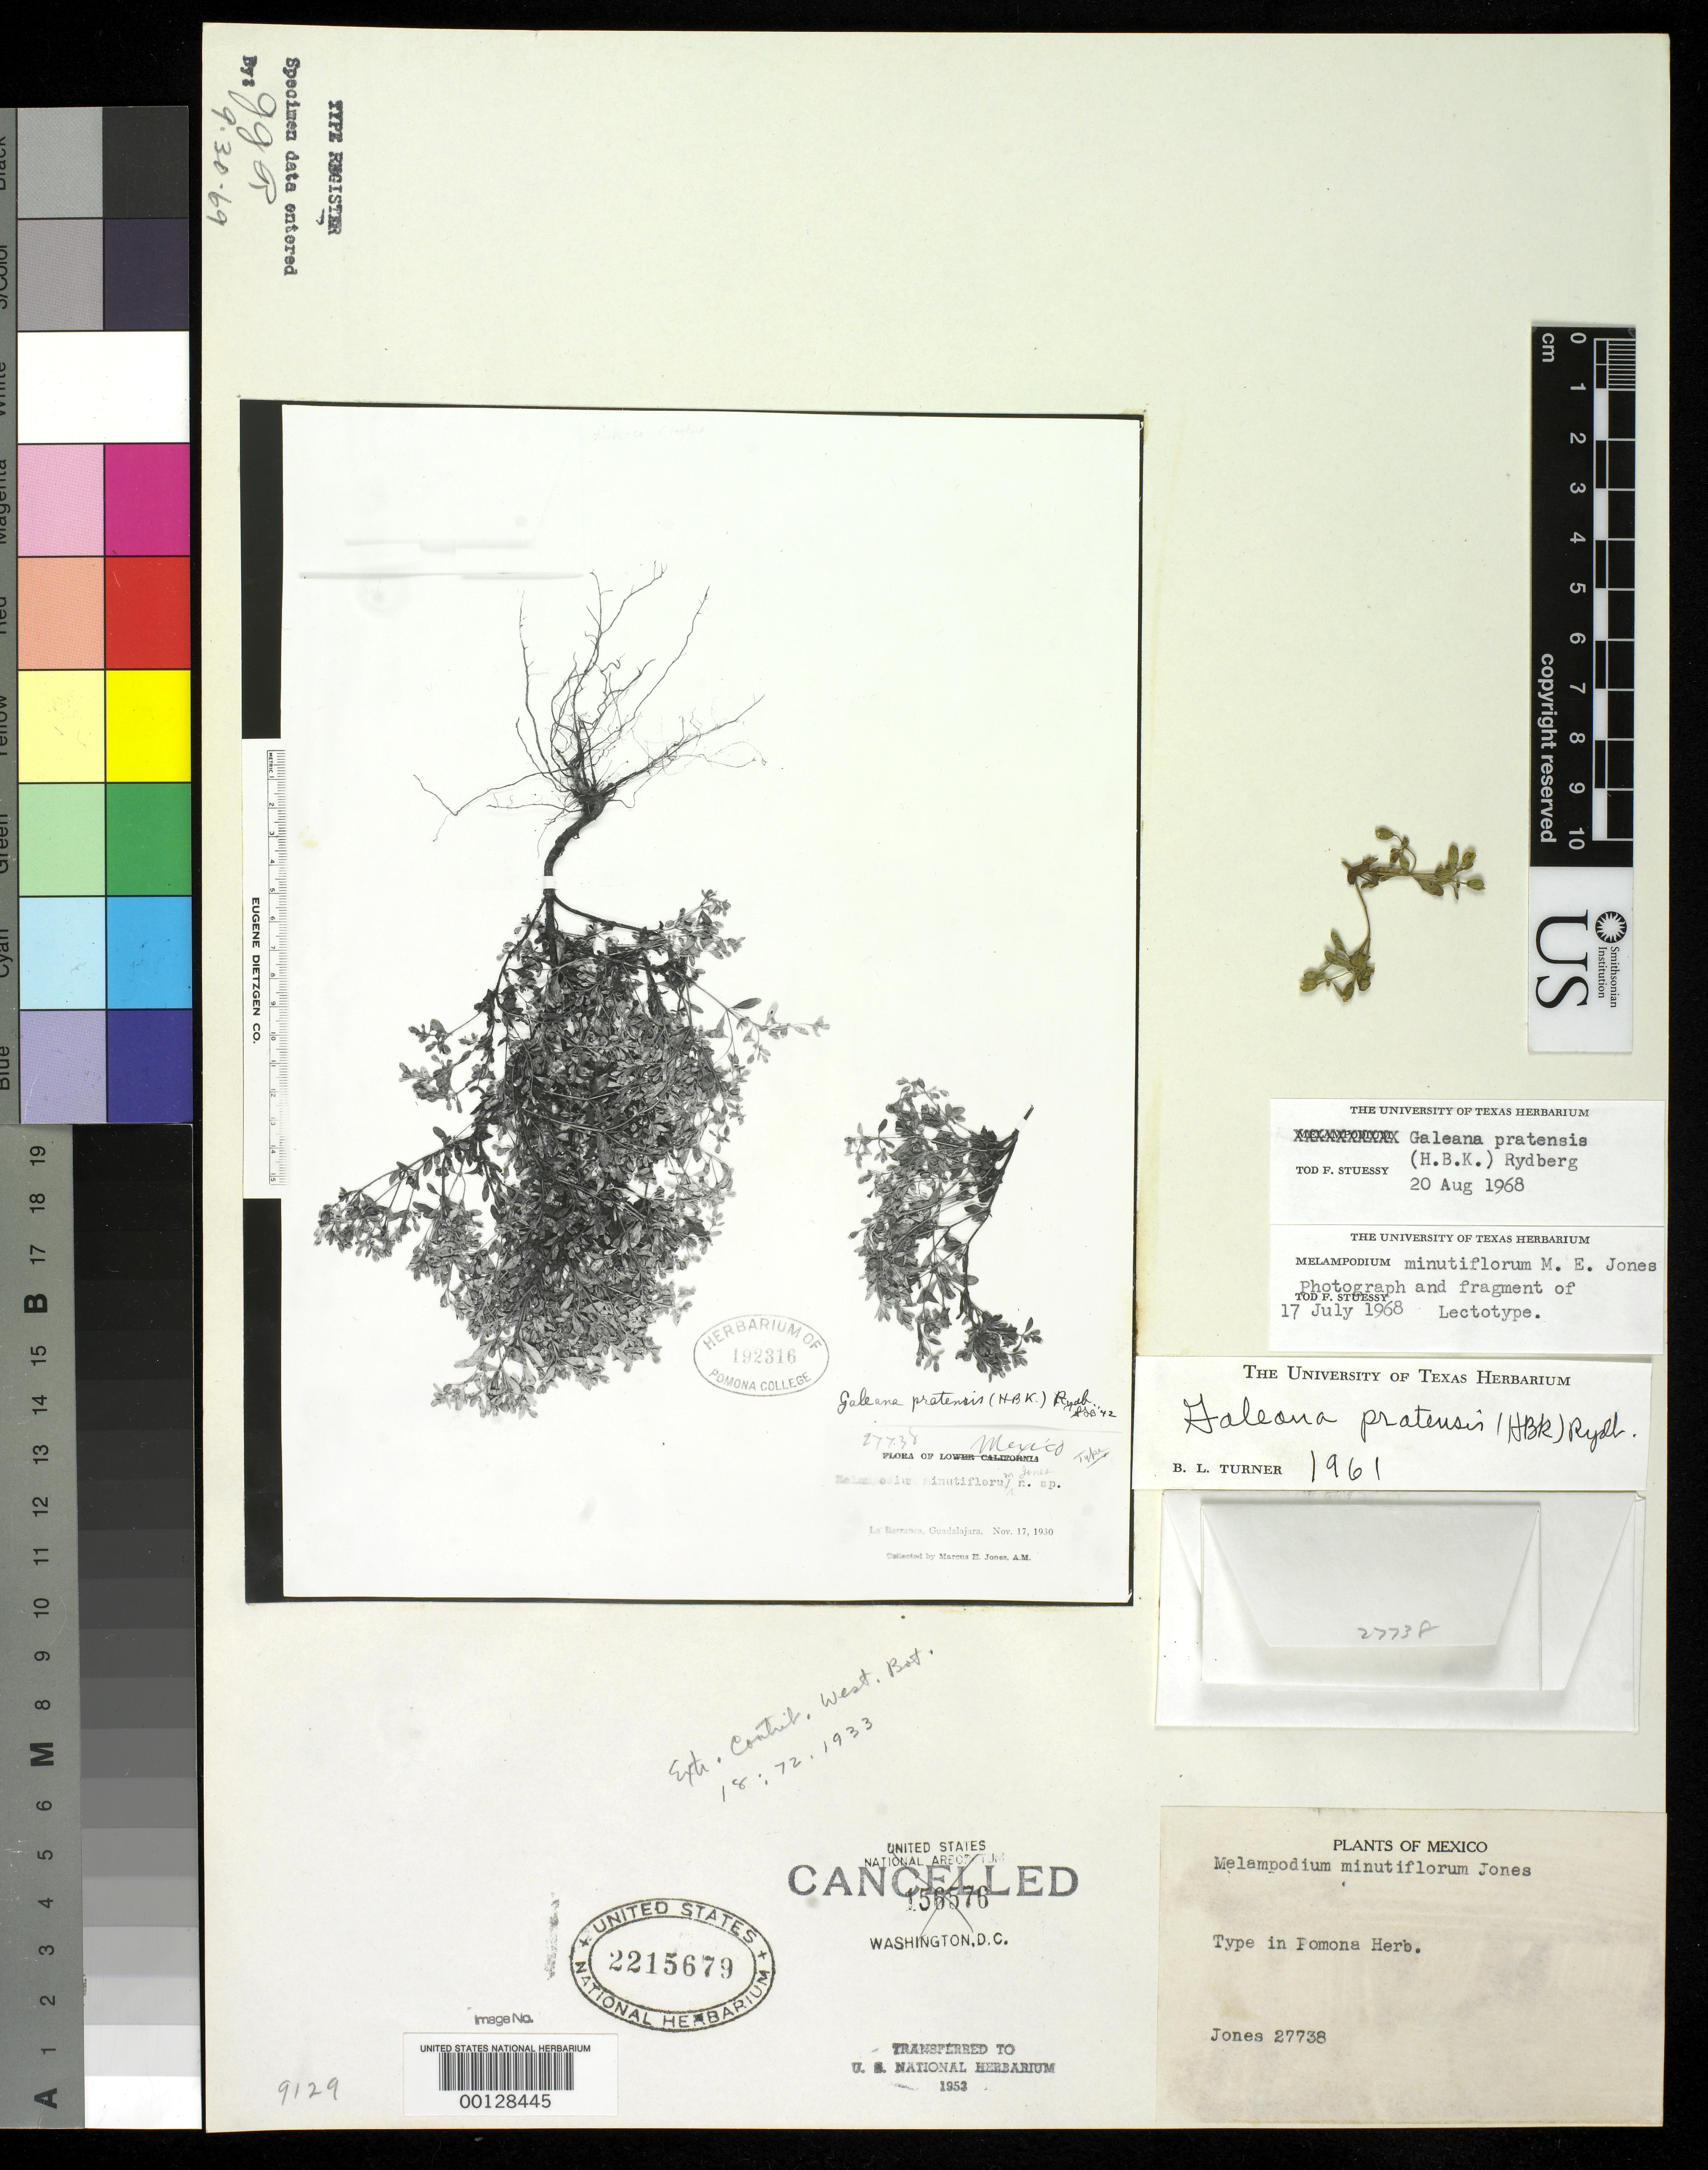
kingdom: Plantae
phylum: Tracheophyta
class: Magnoliopsida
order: Asterales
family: Asteraceae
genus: Melampodium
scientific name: Melampodium minutiflorum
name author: M.E. Jones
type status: Isotype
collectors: M. E. Jones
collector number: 27738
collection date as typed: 17 Nov 1930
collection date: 1930-11-17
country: Mexico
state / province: Jalisco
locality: Guadalajara, La Barranca.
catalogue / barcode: US 2215679